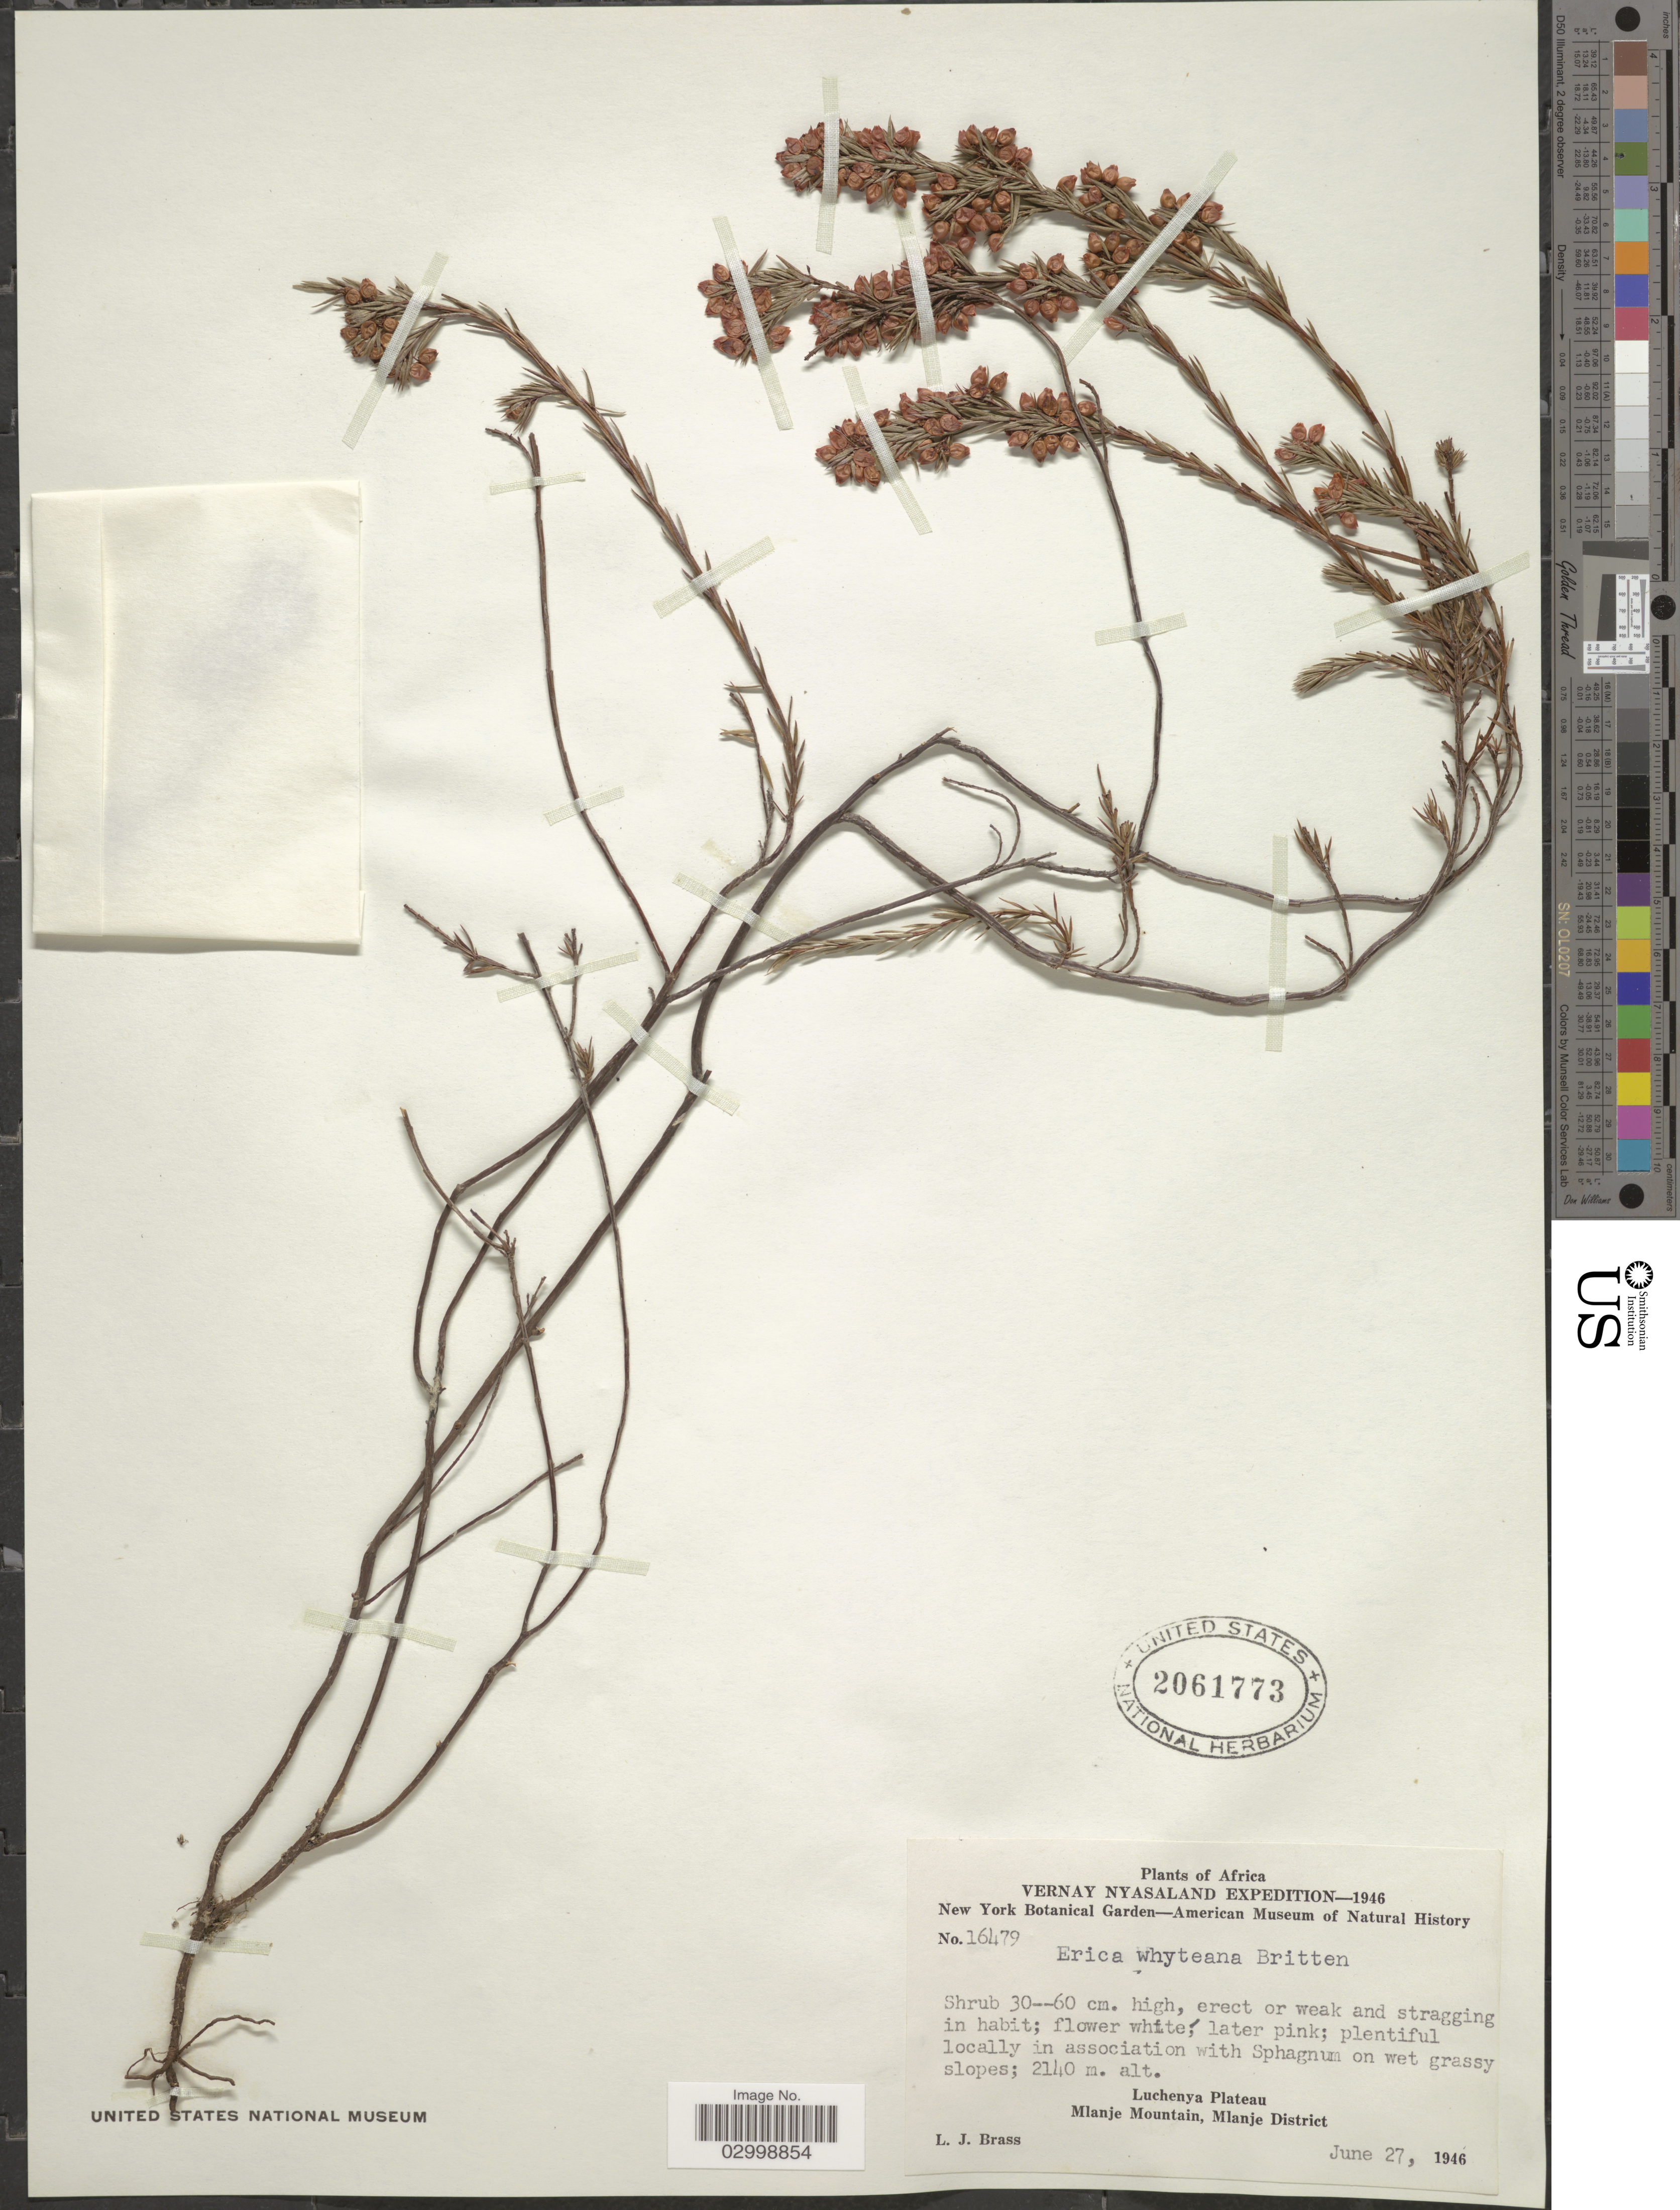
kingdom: Plantae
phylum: Tracheophyta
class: Magnoliopsida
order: Ericales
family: Ericaceae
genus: Erica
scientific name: Erica whyteana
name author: Britten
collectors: L. J. Brass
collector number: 16479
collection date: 1946-06-27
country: Malawi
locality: Vernay Nyasaland, Luchenya Plateau, Mlanje Mountain, Mlanje District.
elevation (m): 2140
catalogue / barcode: US 2061773